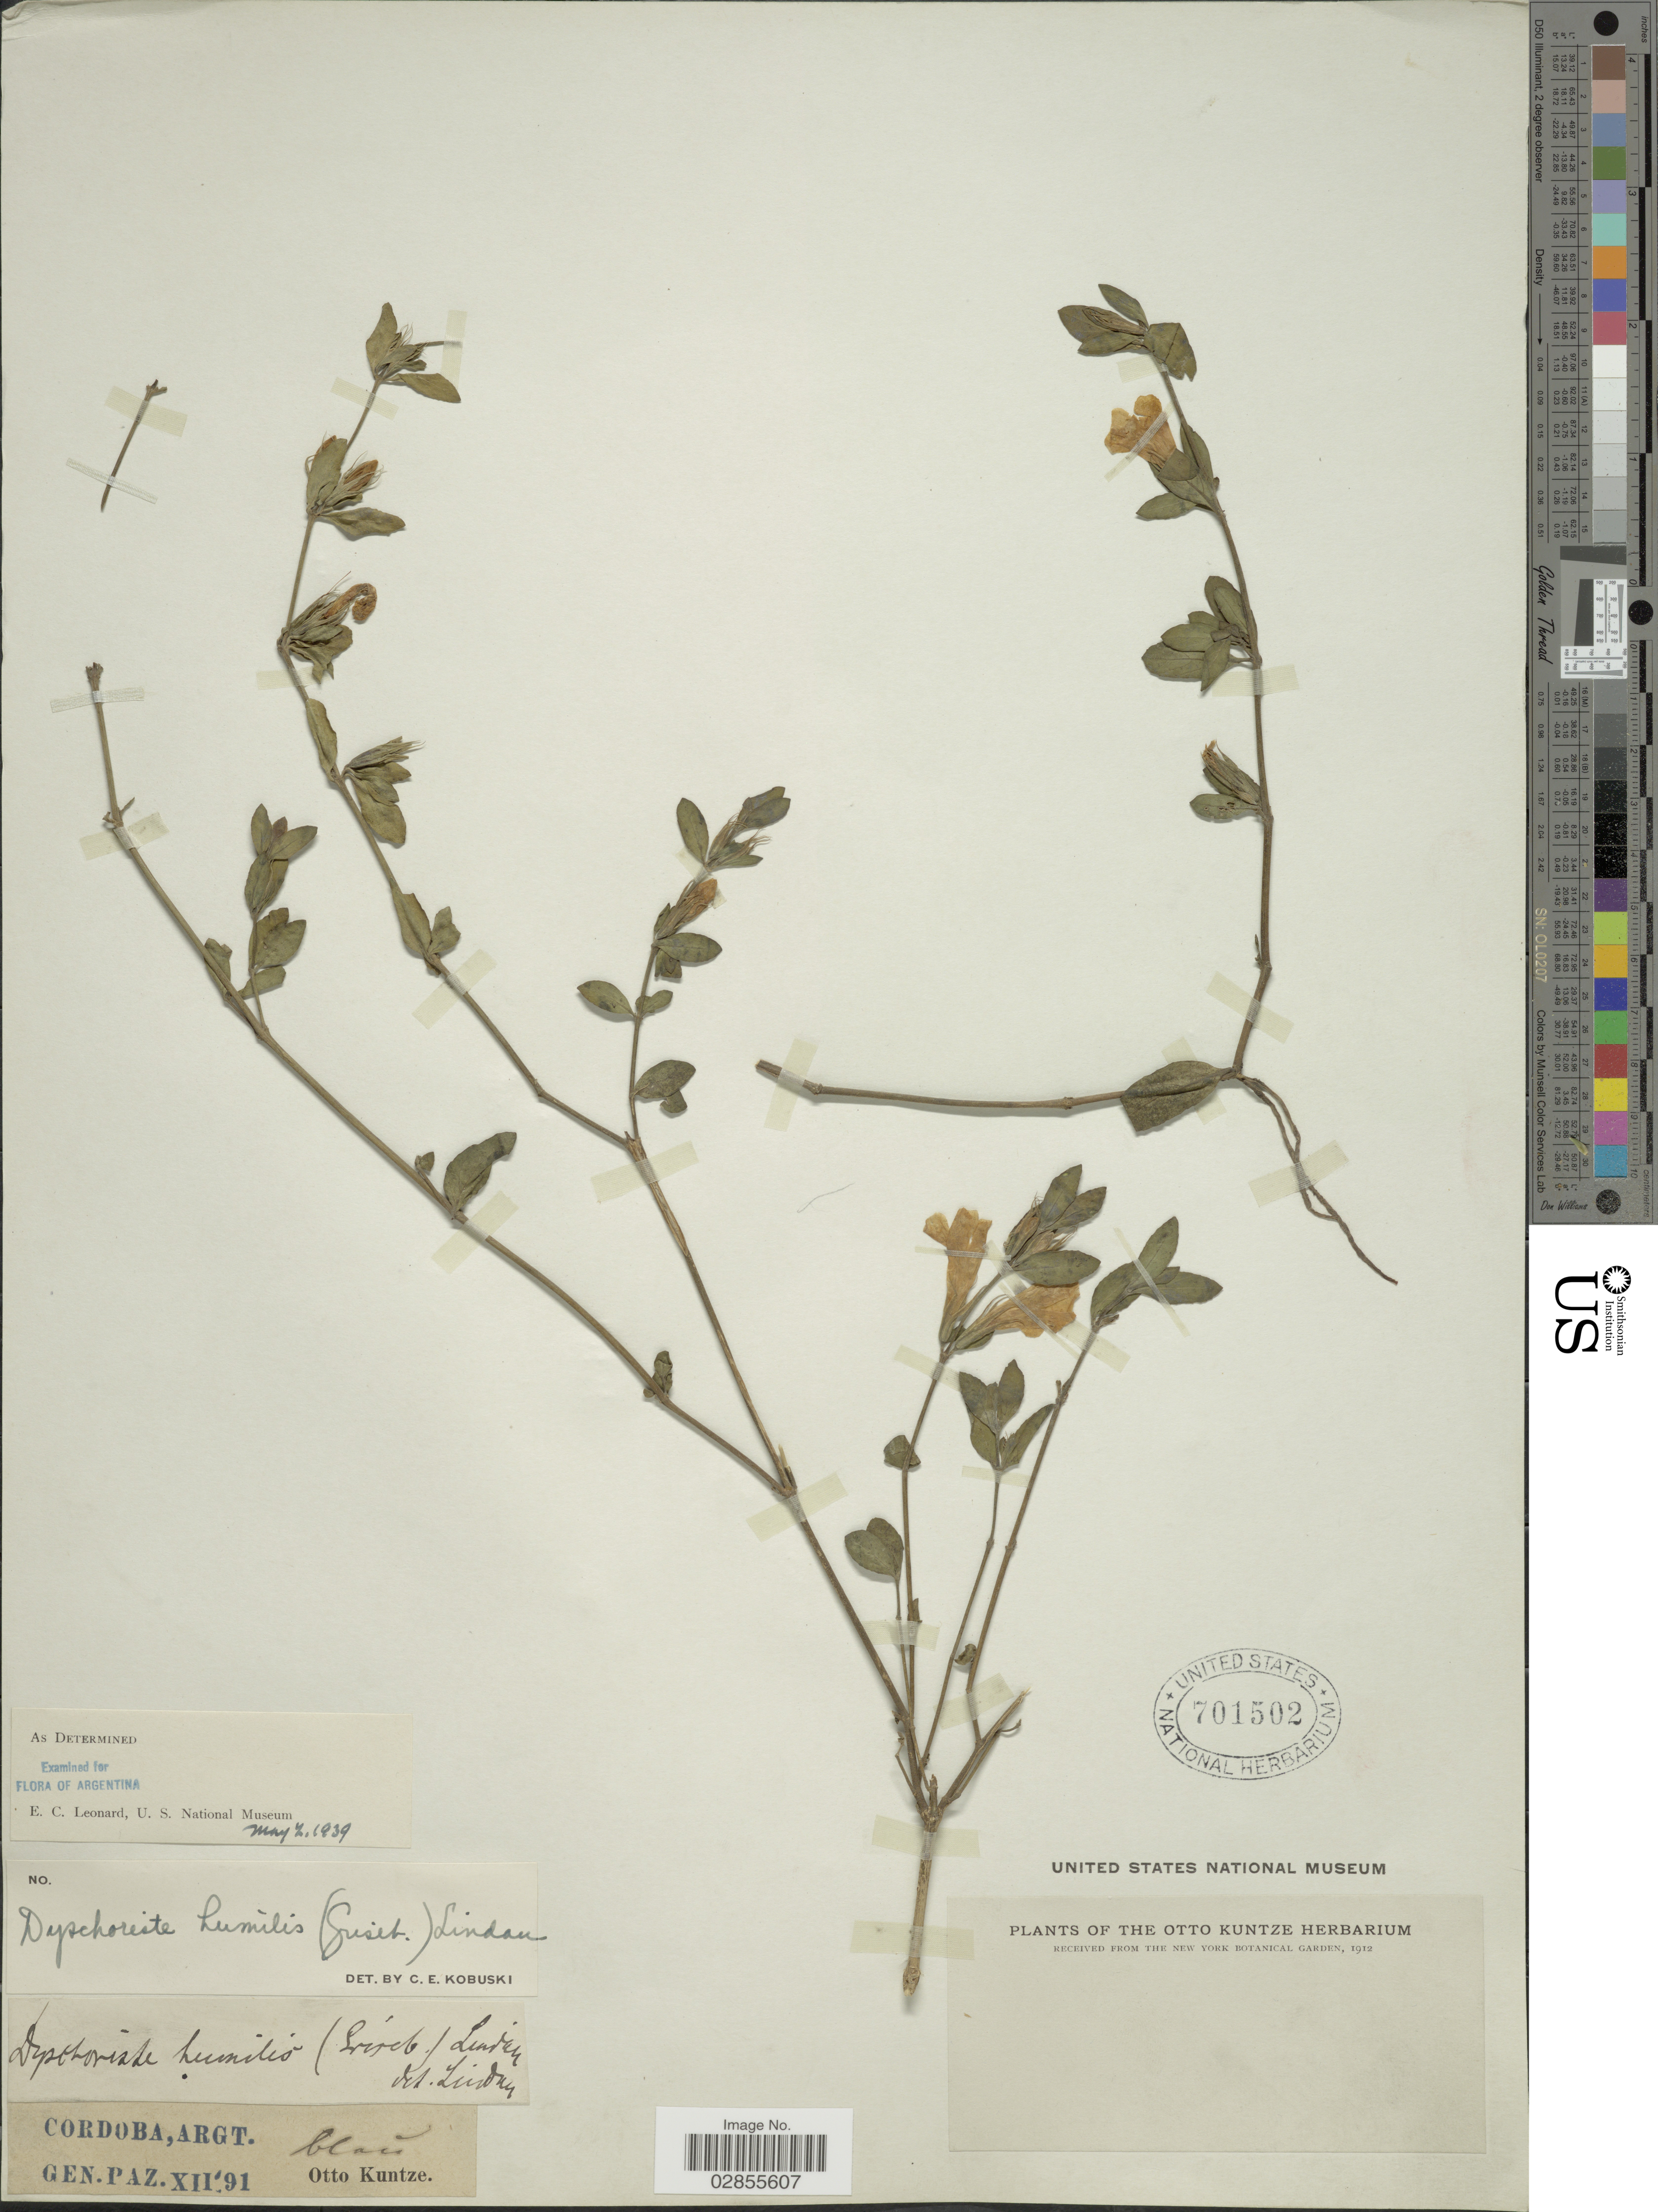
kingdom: Plantae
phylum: Tracheophyta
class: Magnoliopsida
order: Lamiales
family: Acanthaceae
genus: Dyschoriste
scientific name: Dyschoriste humilis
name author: Lindau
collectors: C.E.O. Kuntze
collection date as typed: Transcribed d/m/y: /12/91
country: Argentina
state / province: Cordoba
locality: Gen. Paz.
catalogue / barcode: US 701502